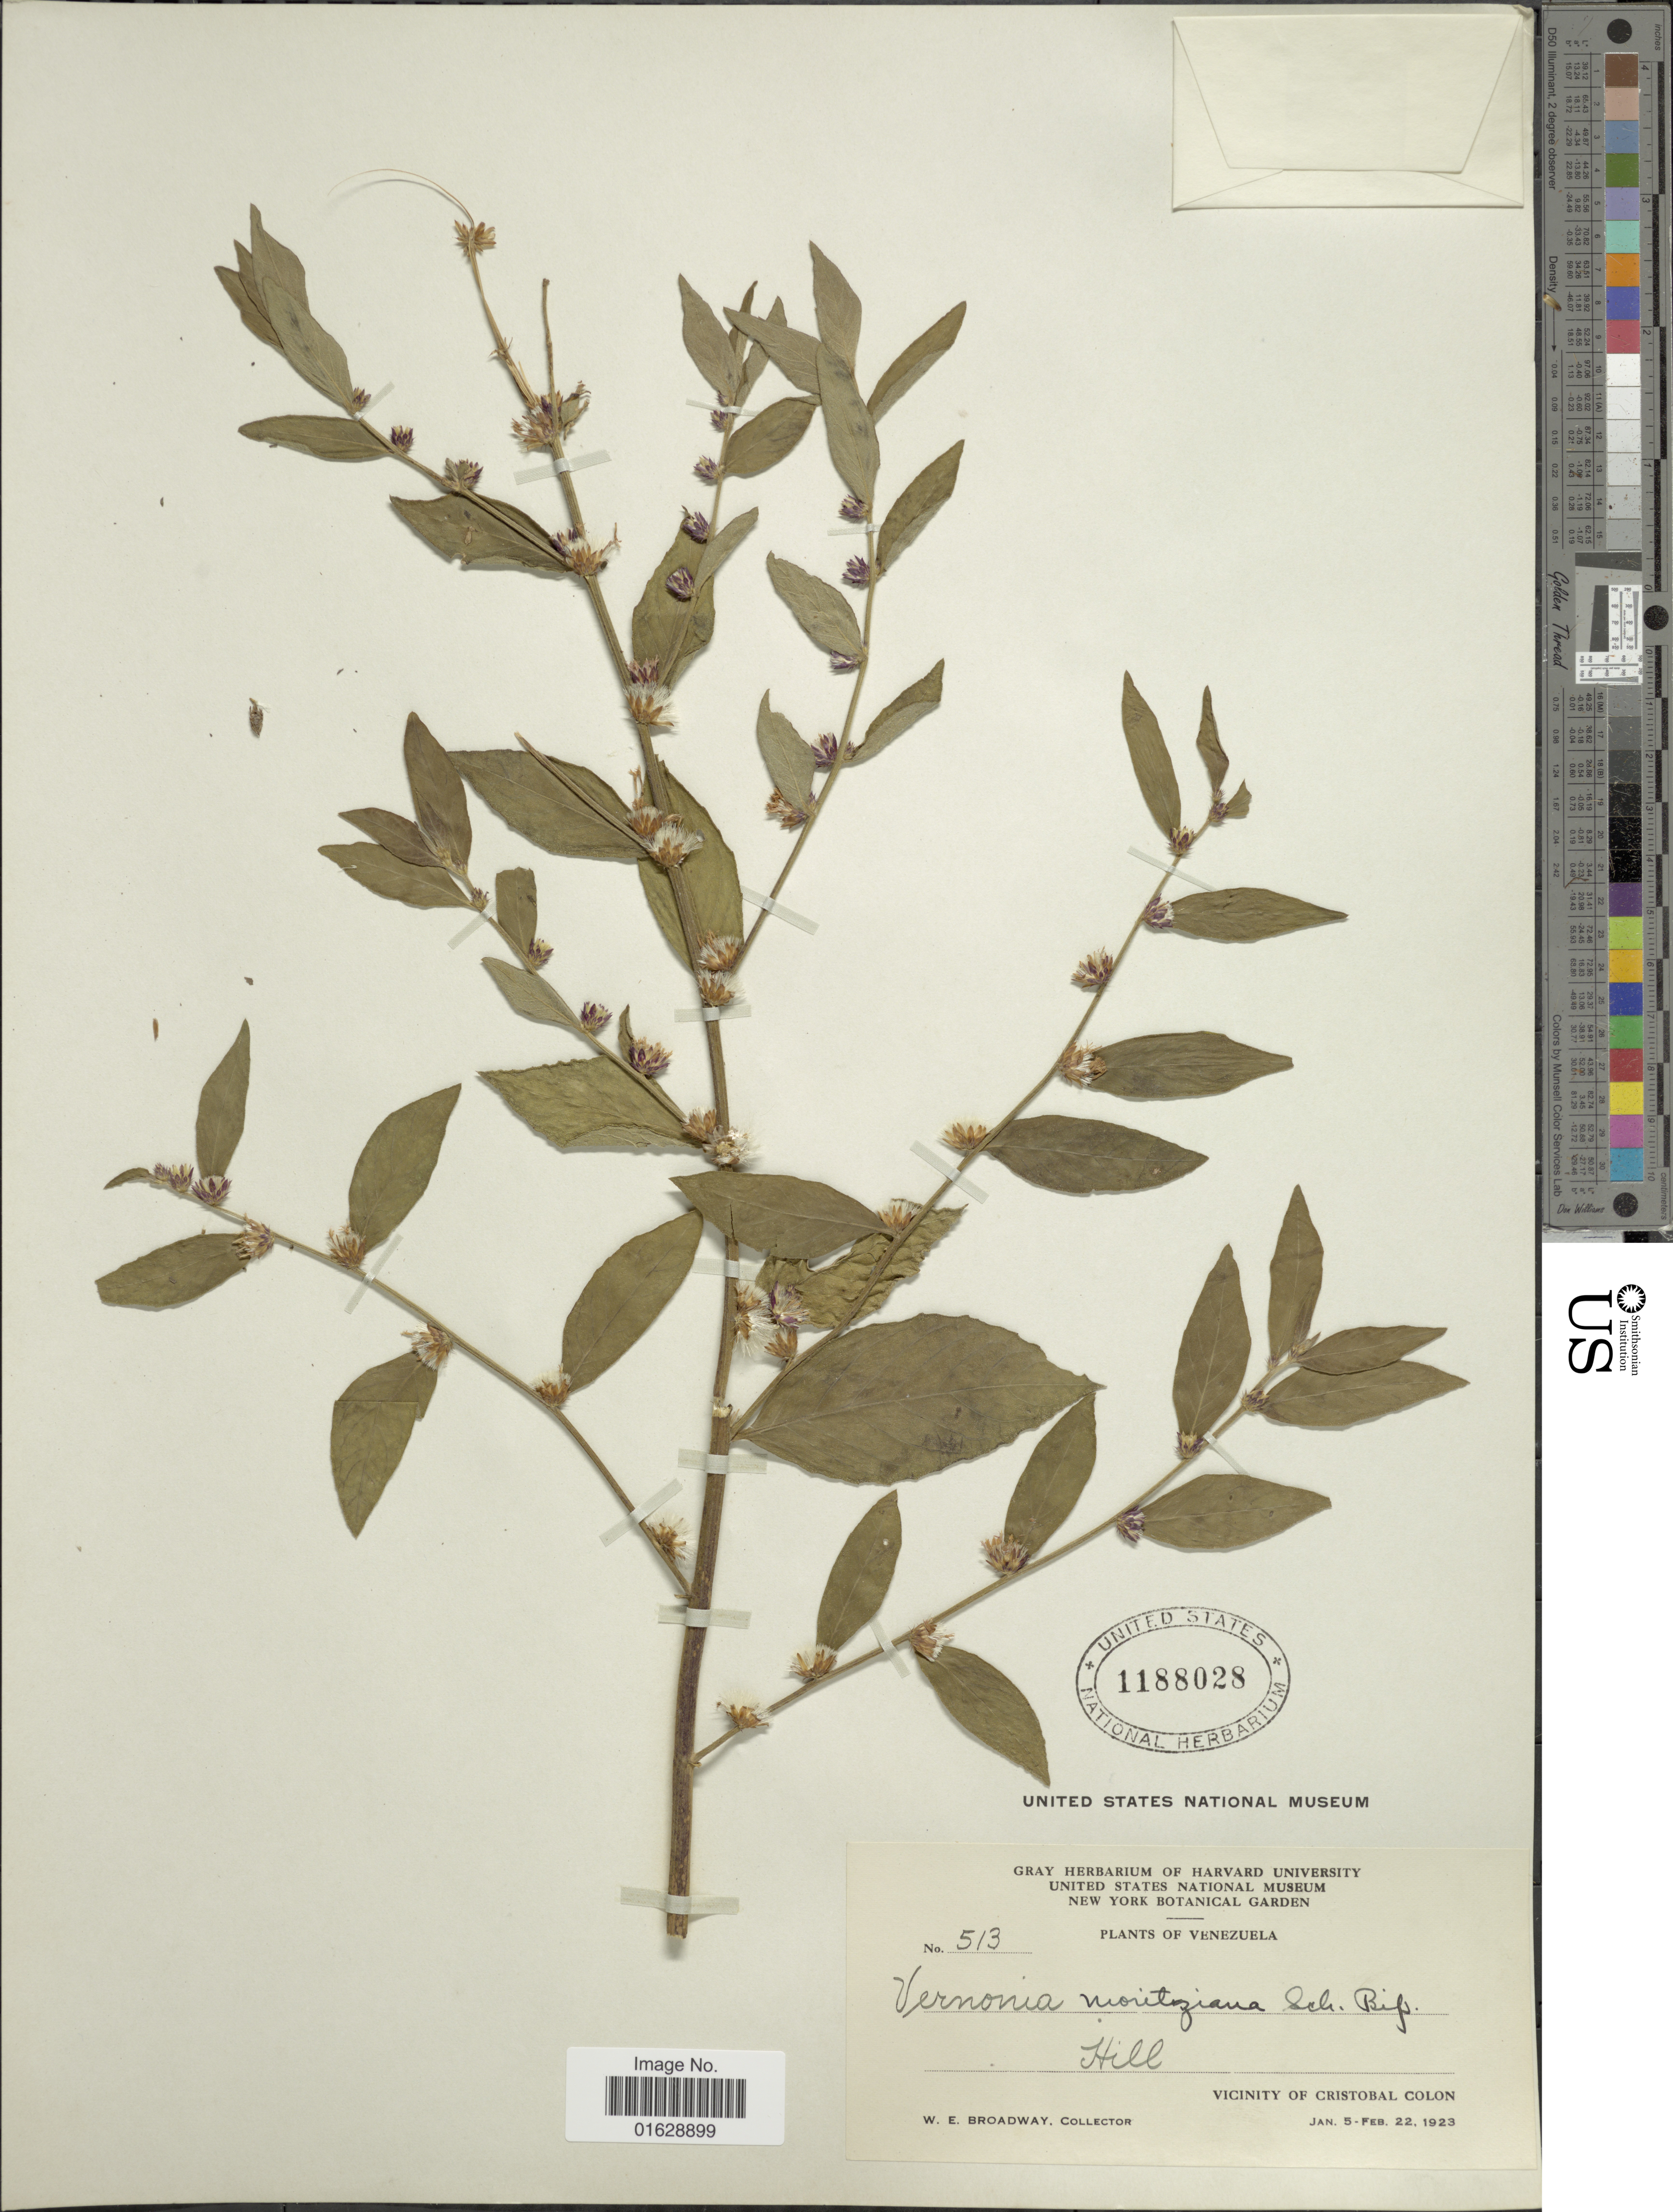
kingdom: Plantae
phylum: Tracheophyta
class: Magnoliopsida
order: Asterales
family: Asteraceae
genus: Lepidaploa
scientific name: Lepidaploa gracilis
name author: (Kunth) H. Rob.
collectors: W. E. Broadway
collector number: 513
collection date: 1923-01-05/1923-02-22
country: Venezuela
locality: Hill. Vicinity of Cristobal Colon.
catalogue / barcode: US 1188028